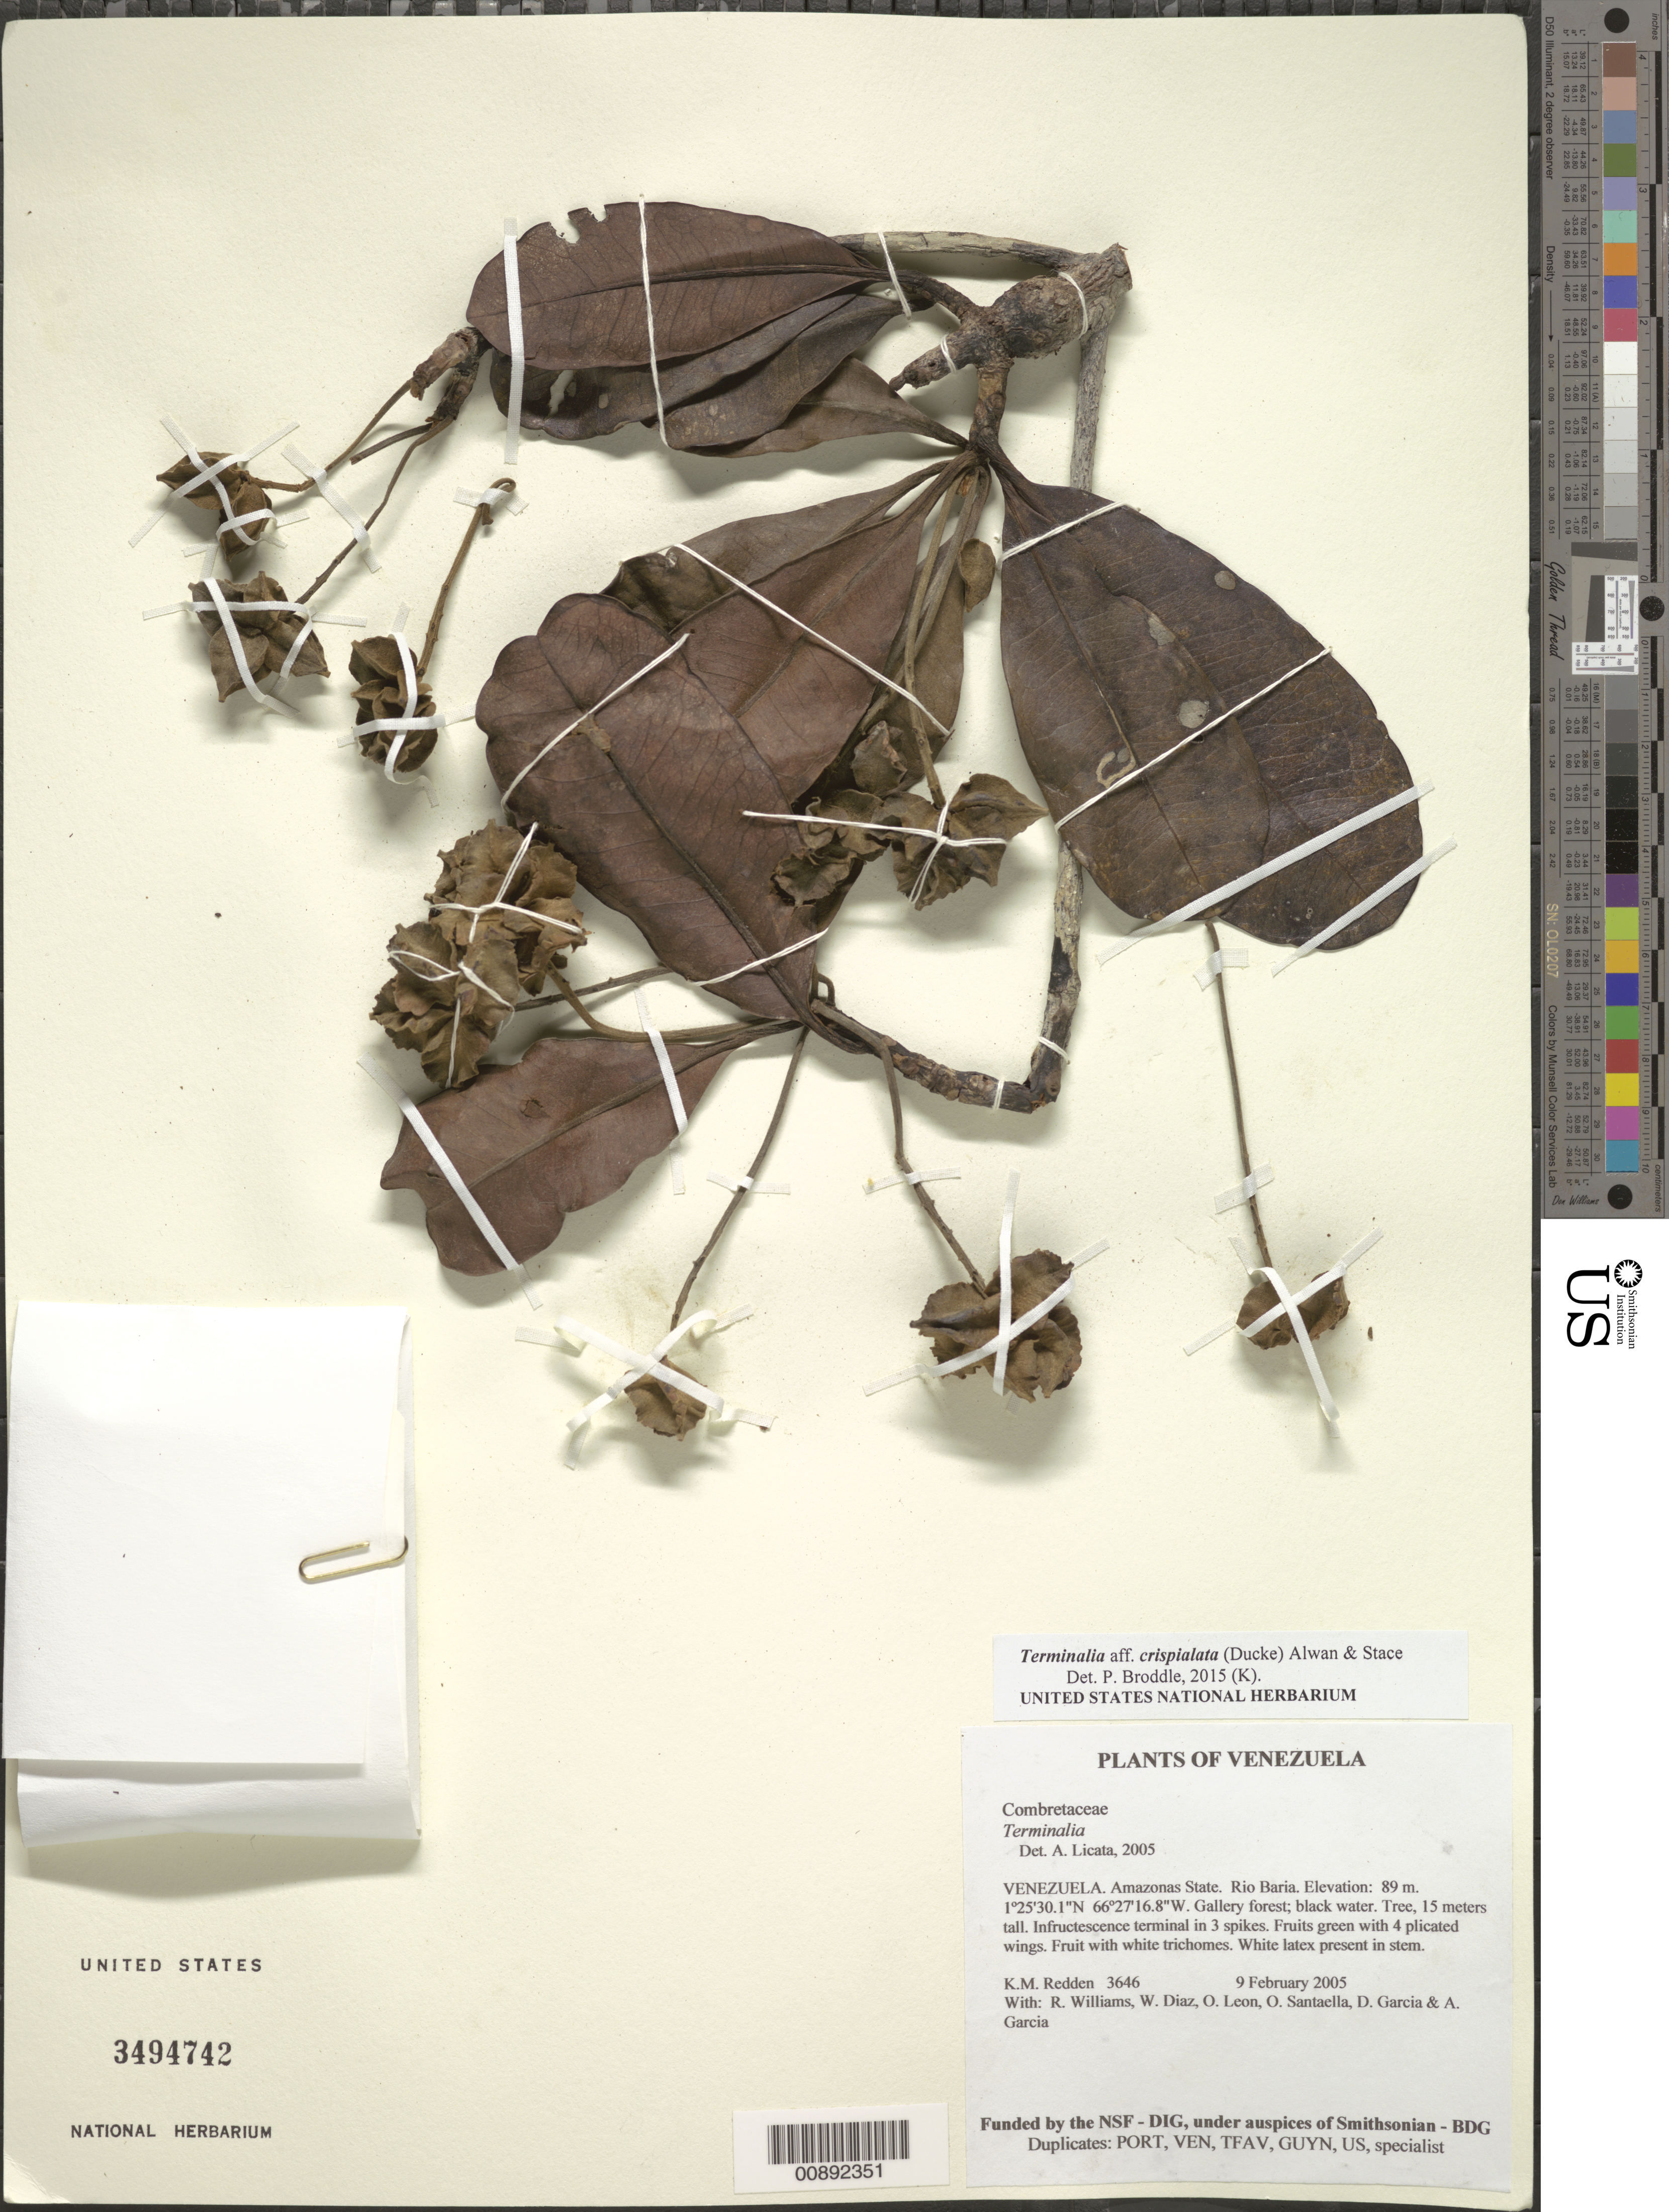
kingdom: Plantae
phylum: Tracheophyta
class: Magnoliopsida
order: Myrtales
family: Combretaceae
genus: Terminalia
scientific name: Terminalia crispialata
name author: (Ducke) Alwan & Stace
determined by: Broddle, Petra, (K), Royal Botanic Gardens, Kew (UNITED KINGDOM)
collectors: K. M. Redden, R. Williams, W. Díaz P., O. León, O. Santaella, D. Garcia & A. Garcia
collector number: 3646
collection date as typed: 9 February 2005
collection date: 2005-02-09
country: Venezuela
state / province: Amazonas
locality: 22 - Rio Baria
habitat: Gallery forest; black water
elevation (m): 89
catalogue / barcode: US 3494742